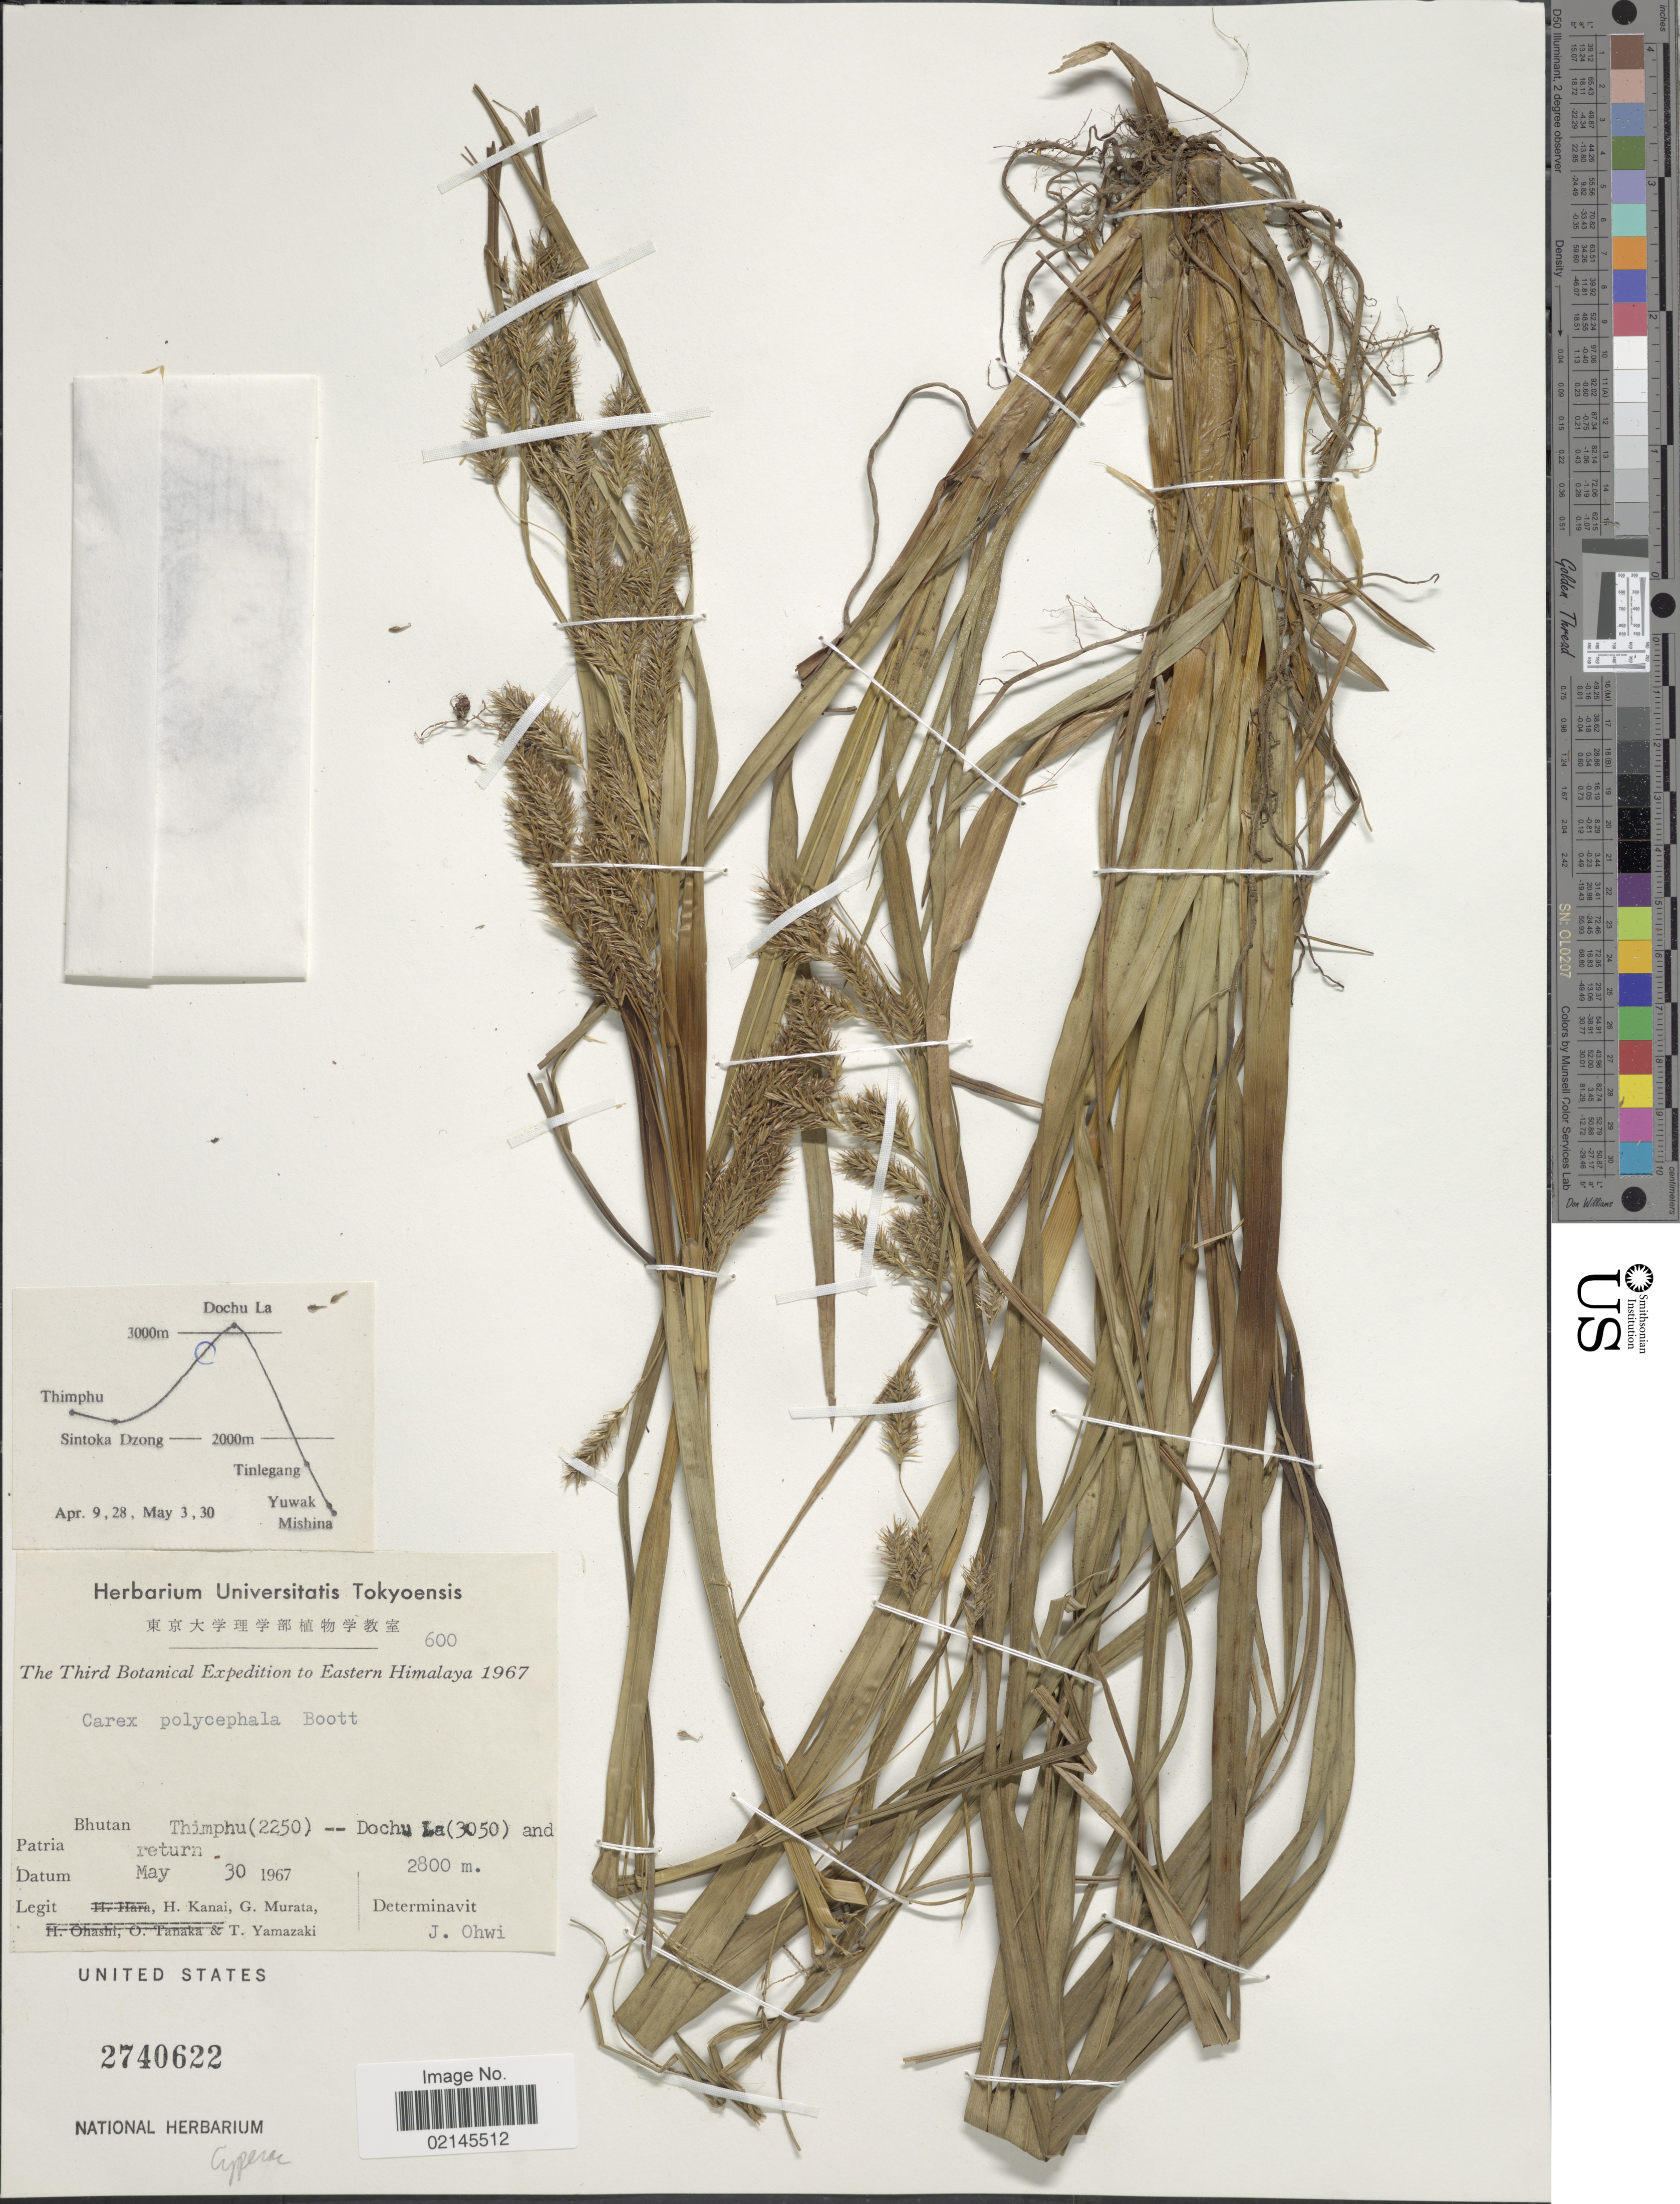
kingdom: Plantae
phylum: Tracheophyta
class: Liliopsida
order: Poales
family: Cyperaceae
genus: Carex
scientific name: Carex polycephala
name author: Boott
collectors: H. Kanai, G. Murata & T. Yamazaki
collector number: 600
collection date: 1967-05-30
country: Bhutan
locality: Eastern Himalaya, Bhutan, Thimphu-Dochu La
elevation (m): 2800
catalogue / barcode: US 2740622